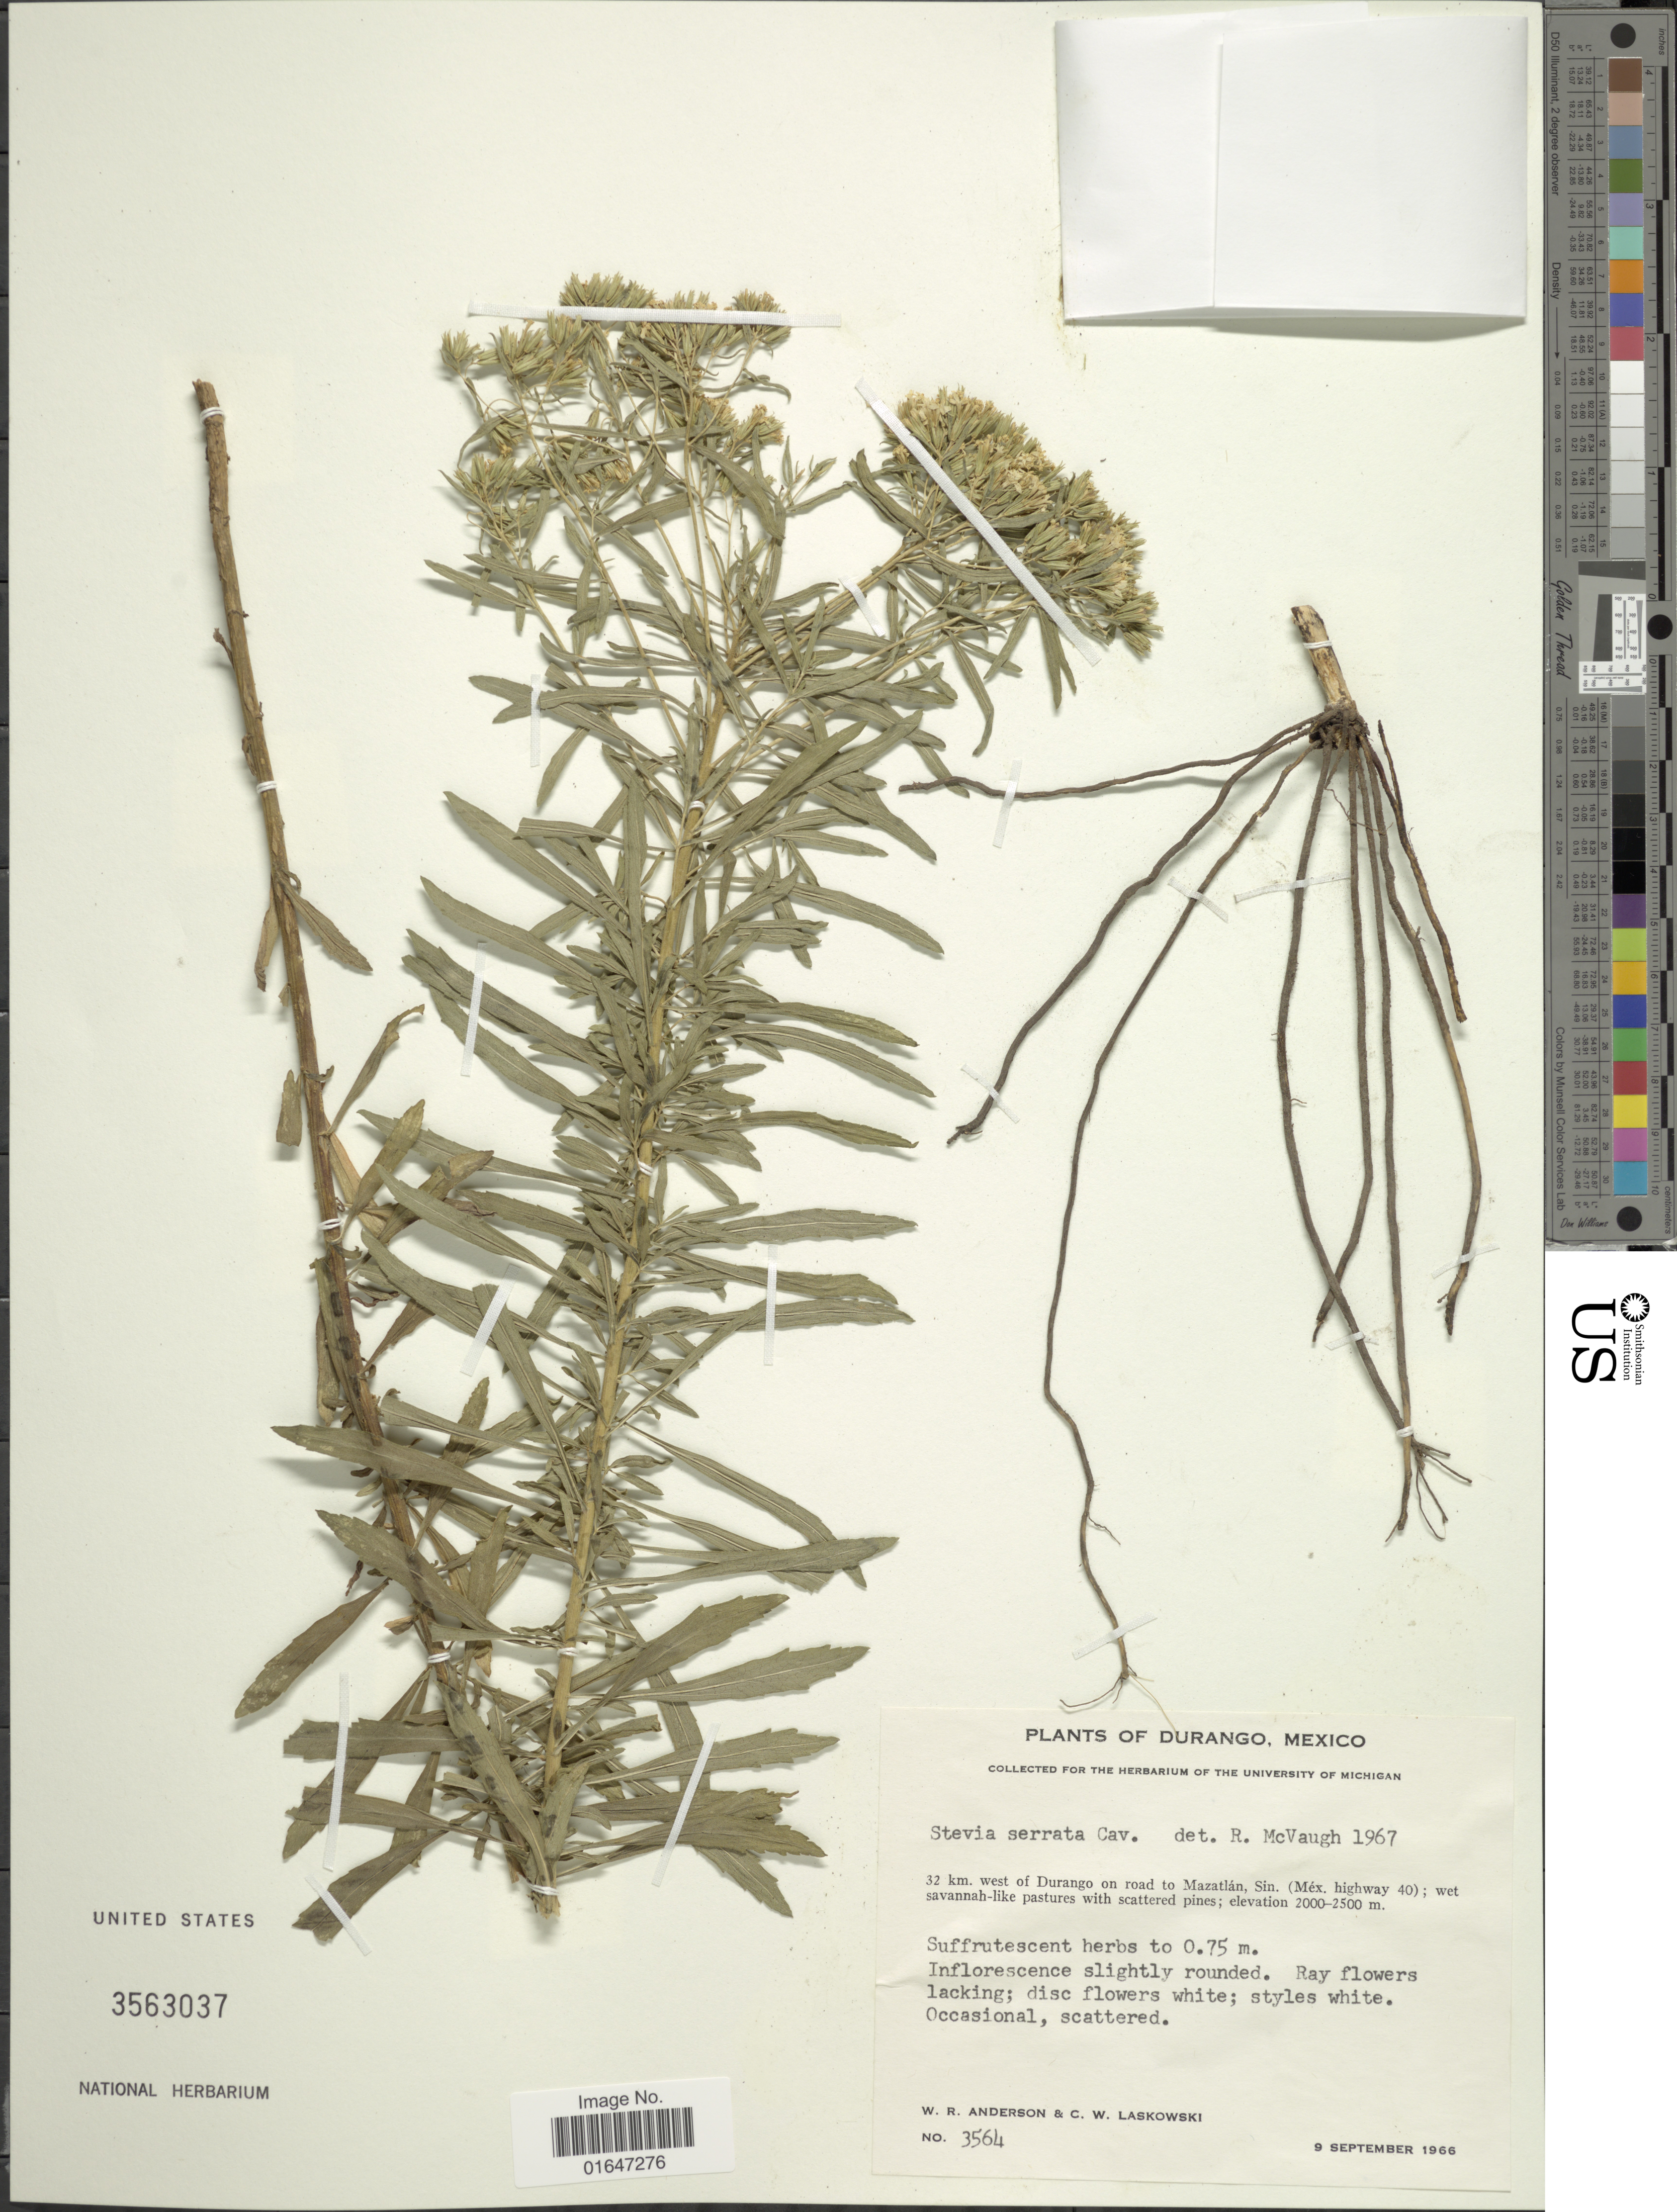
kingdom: Plantae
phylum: Tracheophyta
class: Magnoliopsida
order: Asterales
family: Asteraceae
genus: Stevia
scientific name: Stevia serrata var. serrata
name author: Cav.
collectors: W. Anderson & C. Laskowski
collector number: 3564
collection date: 1966-09-09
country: Mexico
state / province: Durango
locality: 32 km west of Durango on road to Mazatlan, Sin ( Mex highway 40 ) .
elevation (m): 2000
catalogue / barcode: US 3563037